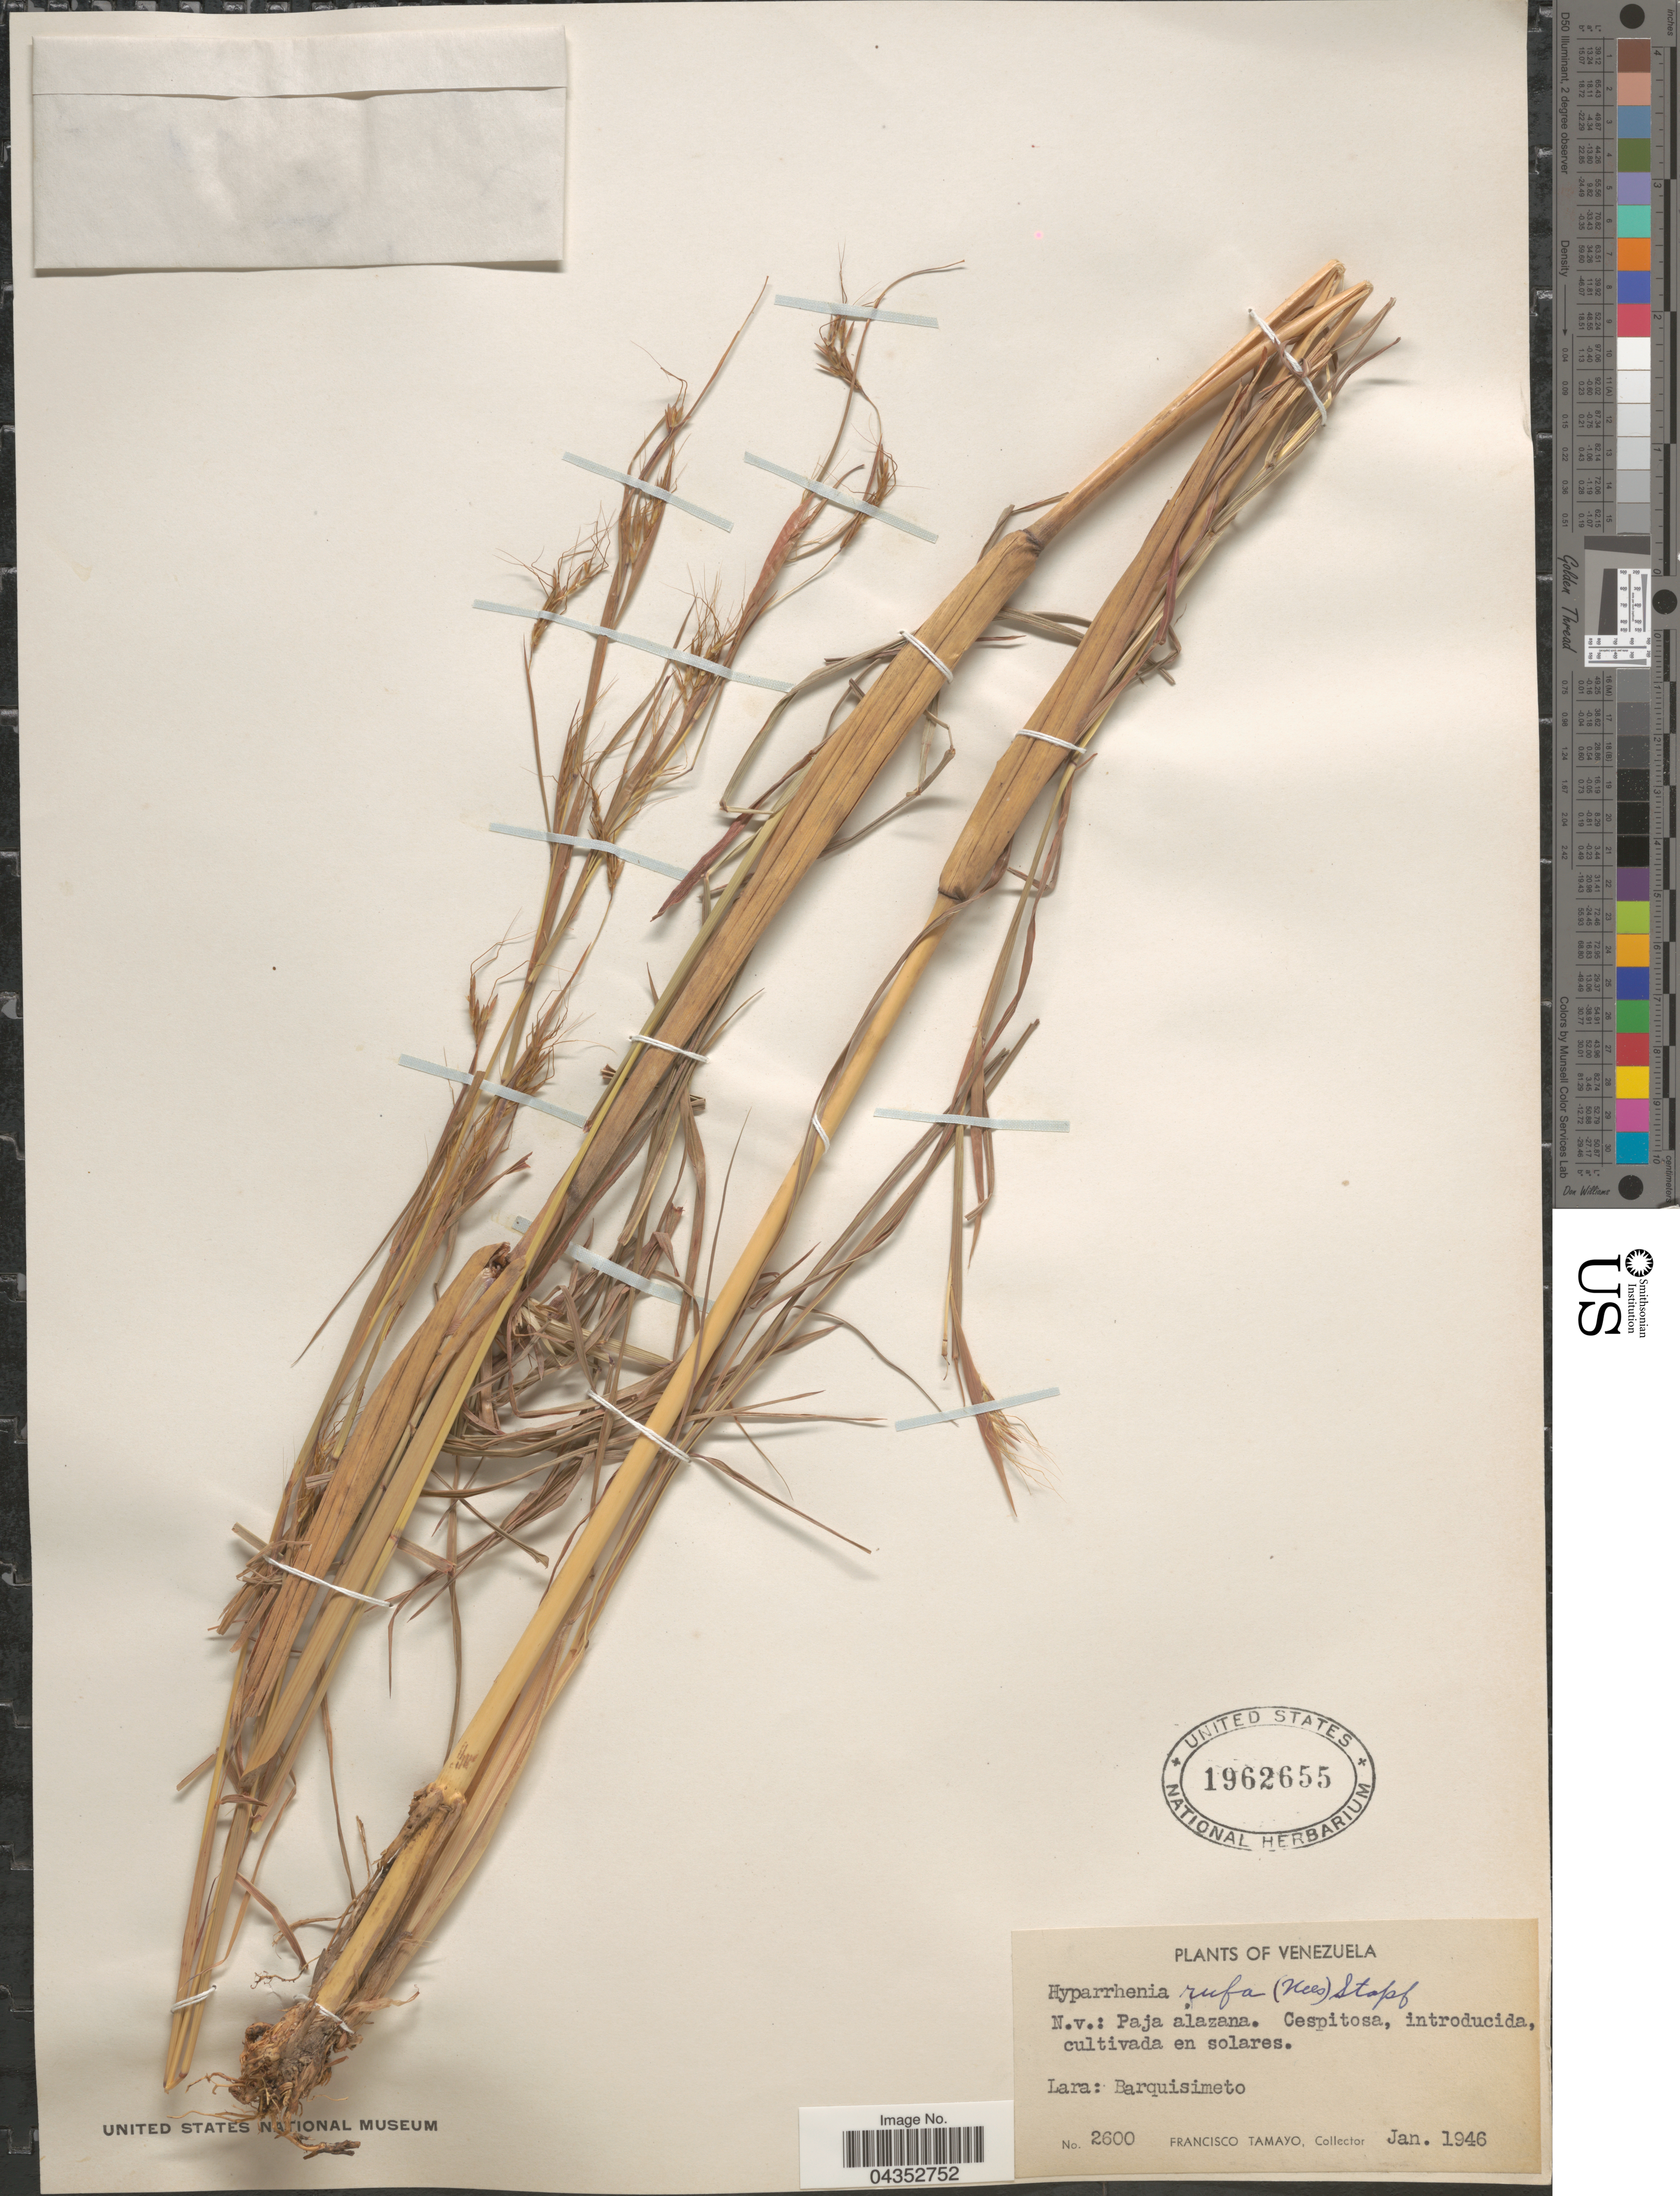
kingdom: Plantae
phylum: Tracheophyta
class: Liliopsida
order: Poales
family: Poaceae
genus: Hyparrhenia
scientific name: Hyparrhenia rufa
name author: (Nees) Stapf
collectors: F. Tamayo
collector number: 2600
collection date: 1946-01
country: Venezuela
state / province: Lara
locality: Barquisometo.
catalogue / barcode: US 1962655